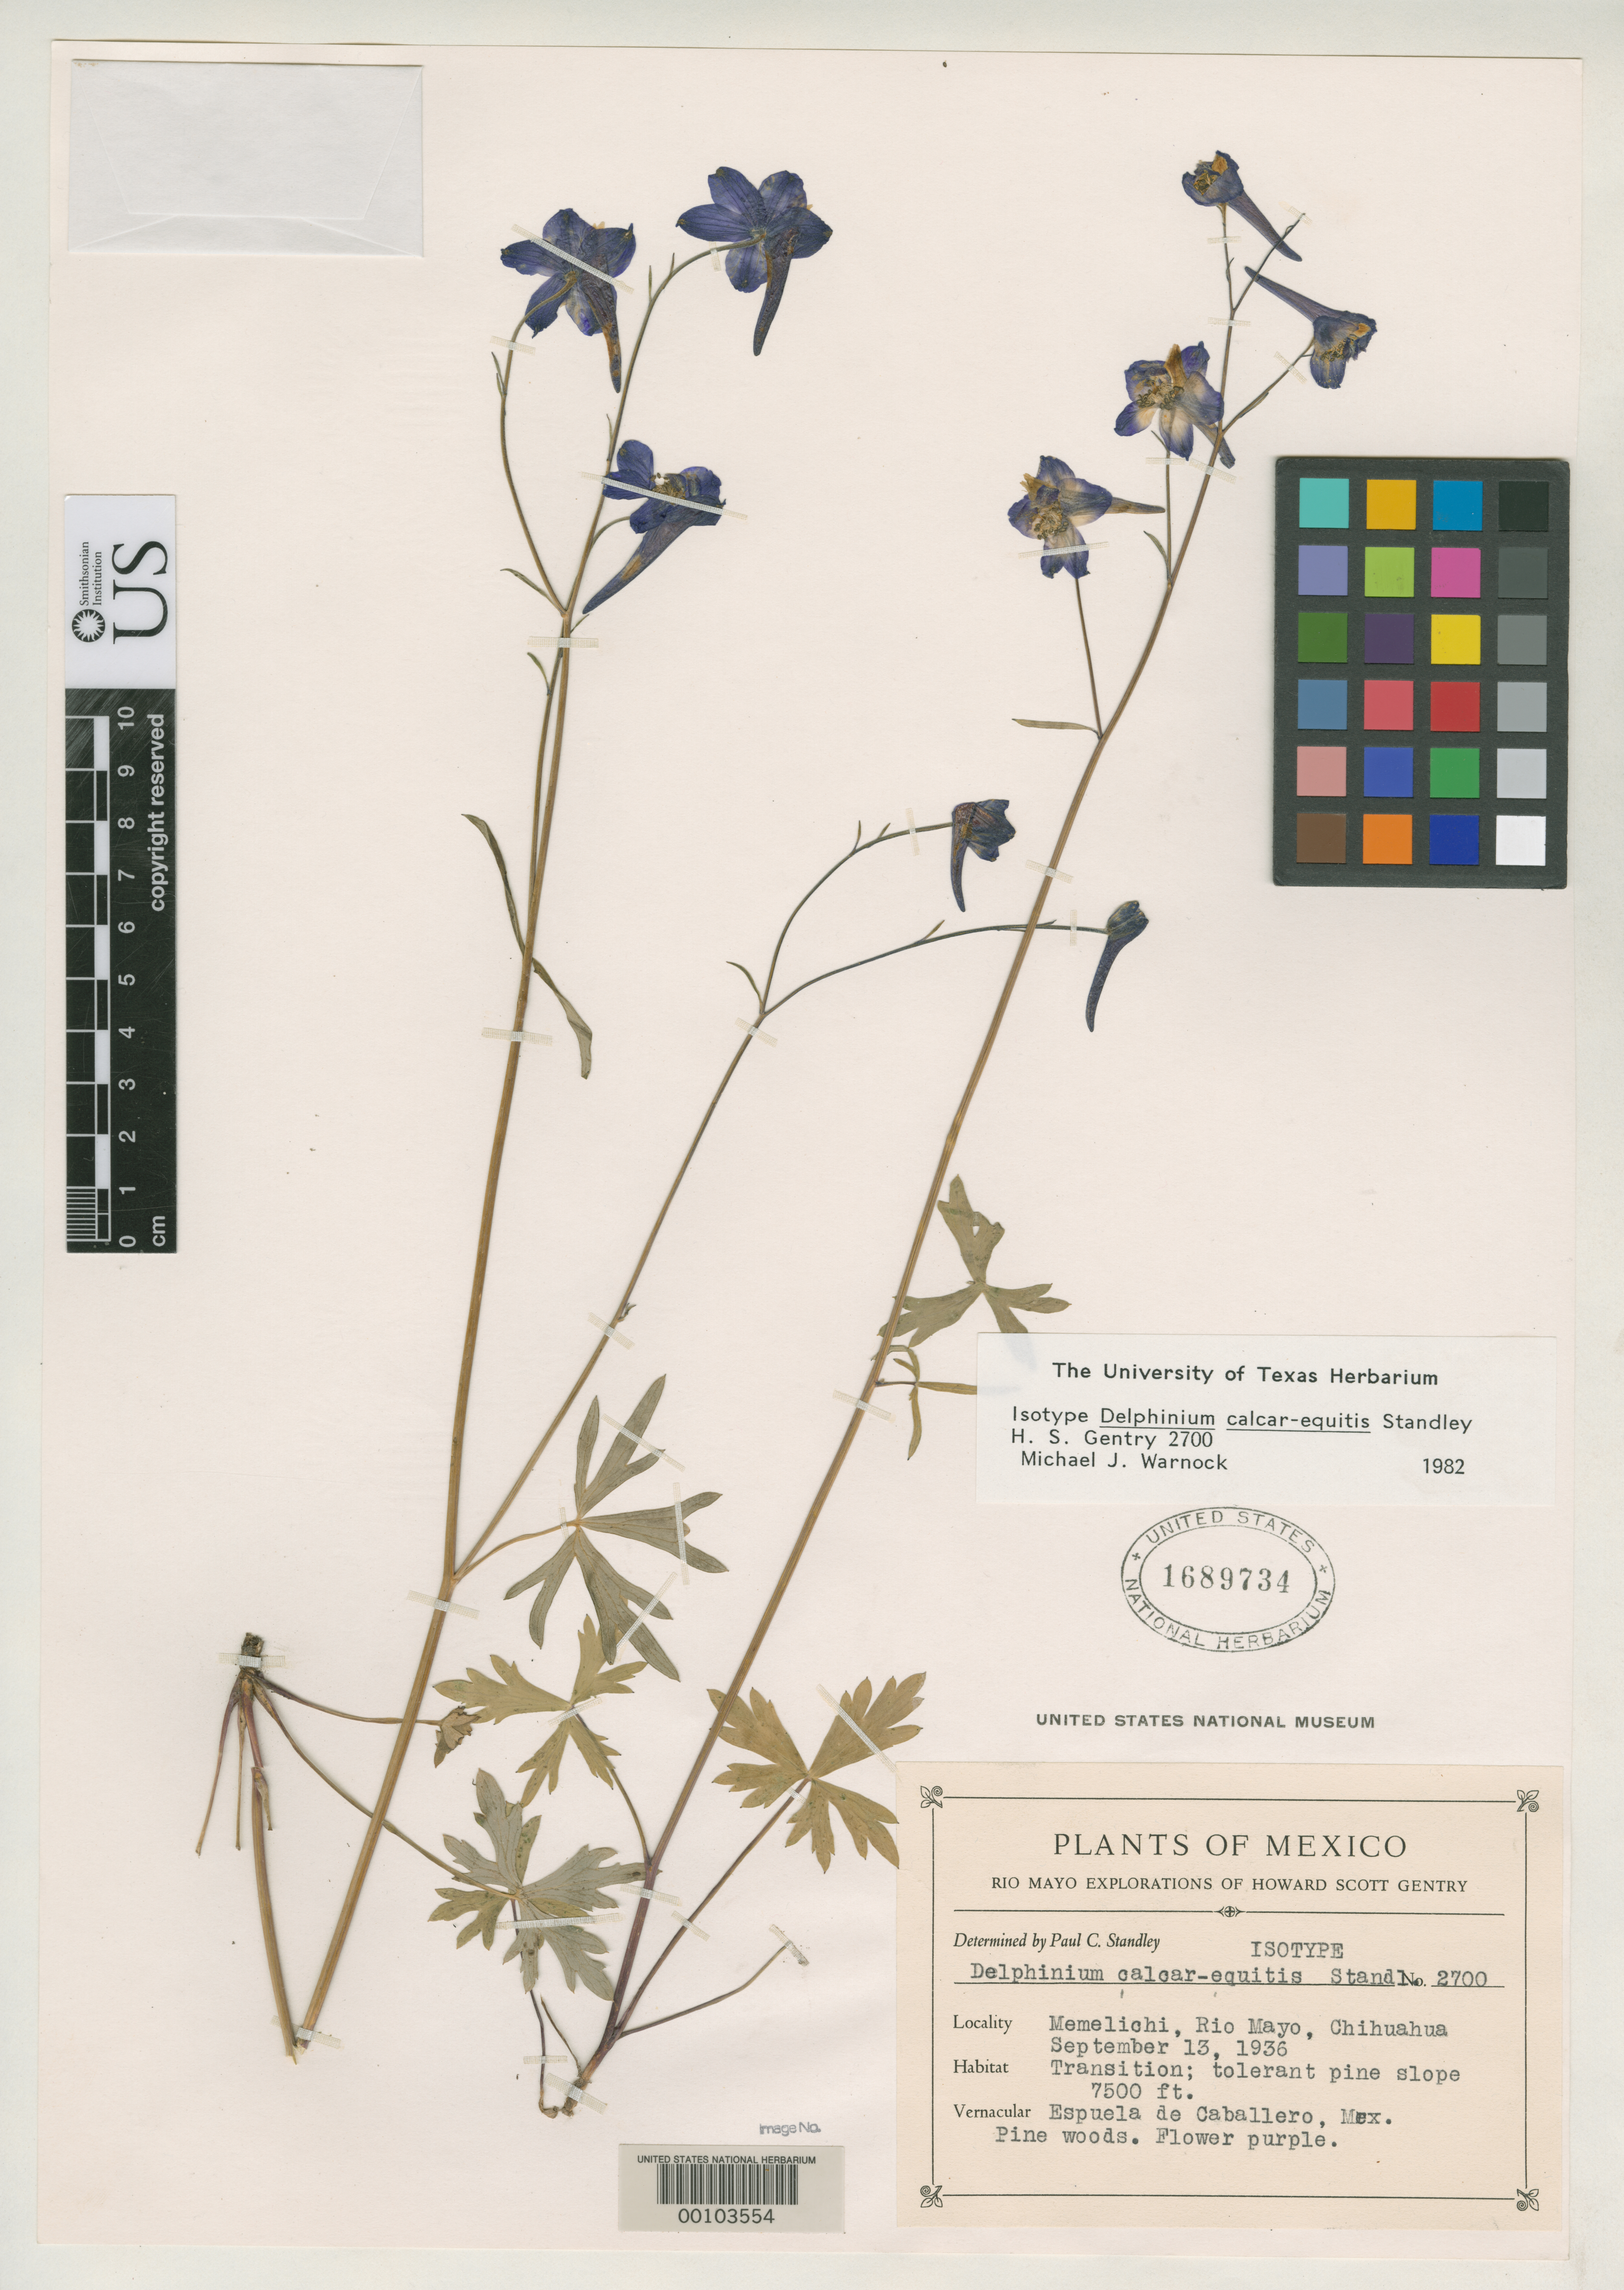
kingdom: Plantae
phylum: Tracheophyta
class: Magnoliopsida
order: Ranunculales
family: Ranunculaceae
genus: Delphinium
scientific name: Delphinium calcar-equitis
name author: Standl.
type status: Isotype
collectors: H. S. Gentry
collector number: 2700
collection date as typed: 13 Sep 1936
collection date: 1936-09-13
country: Mexico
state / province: Chihuahua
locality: Memelichi, Rio Mayo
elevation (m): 2286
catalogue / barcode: US 1689734